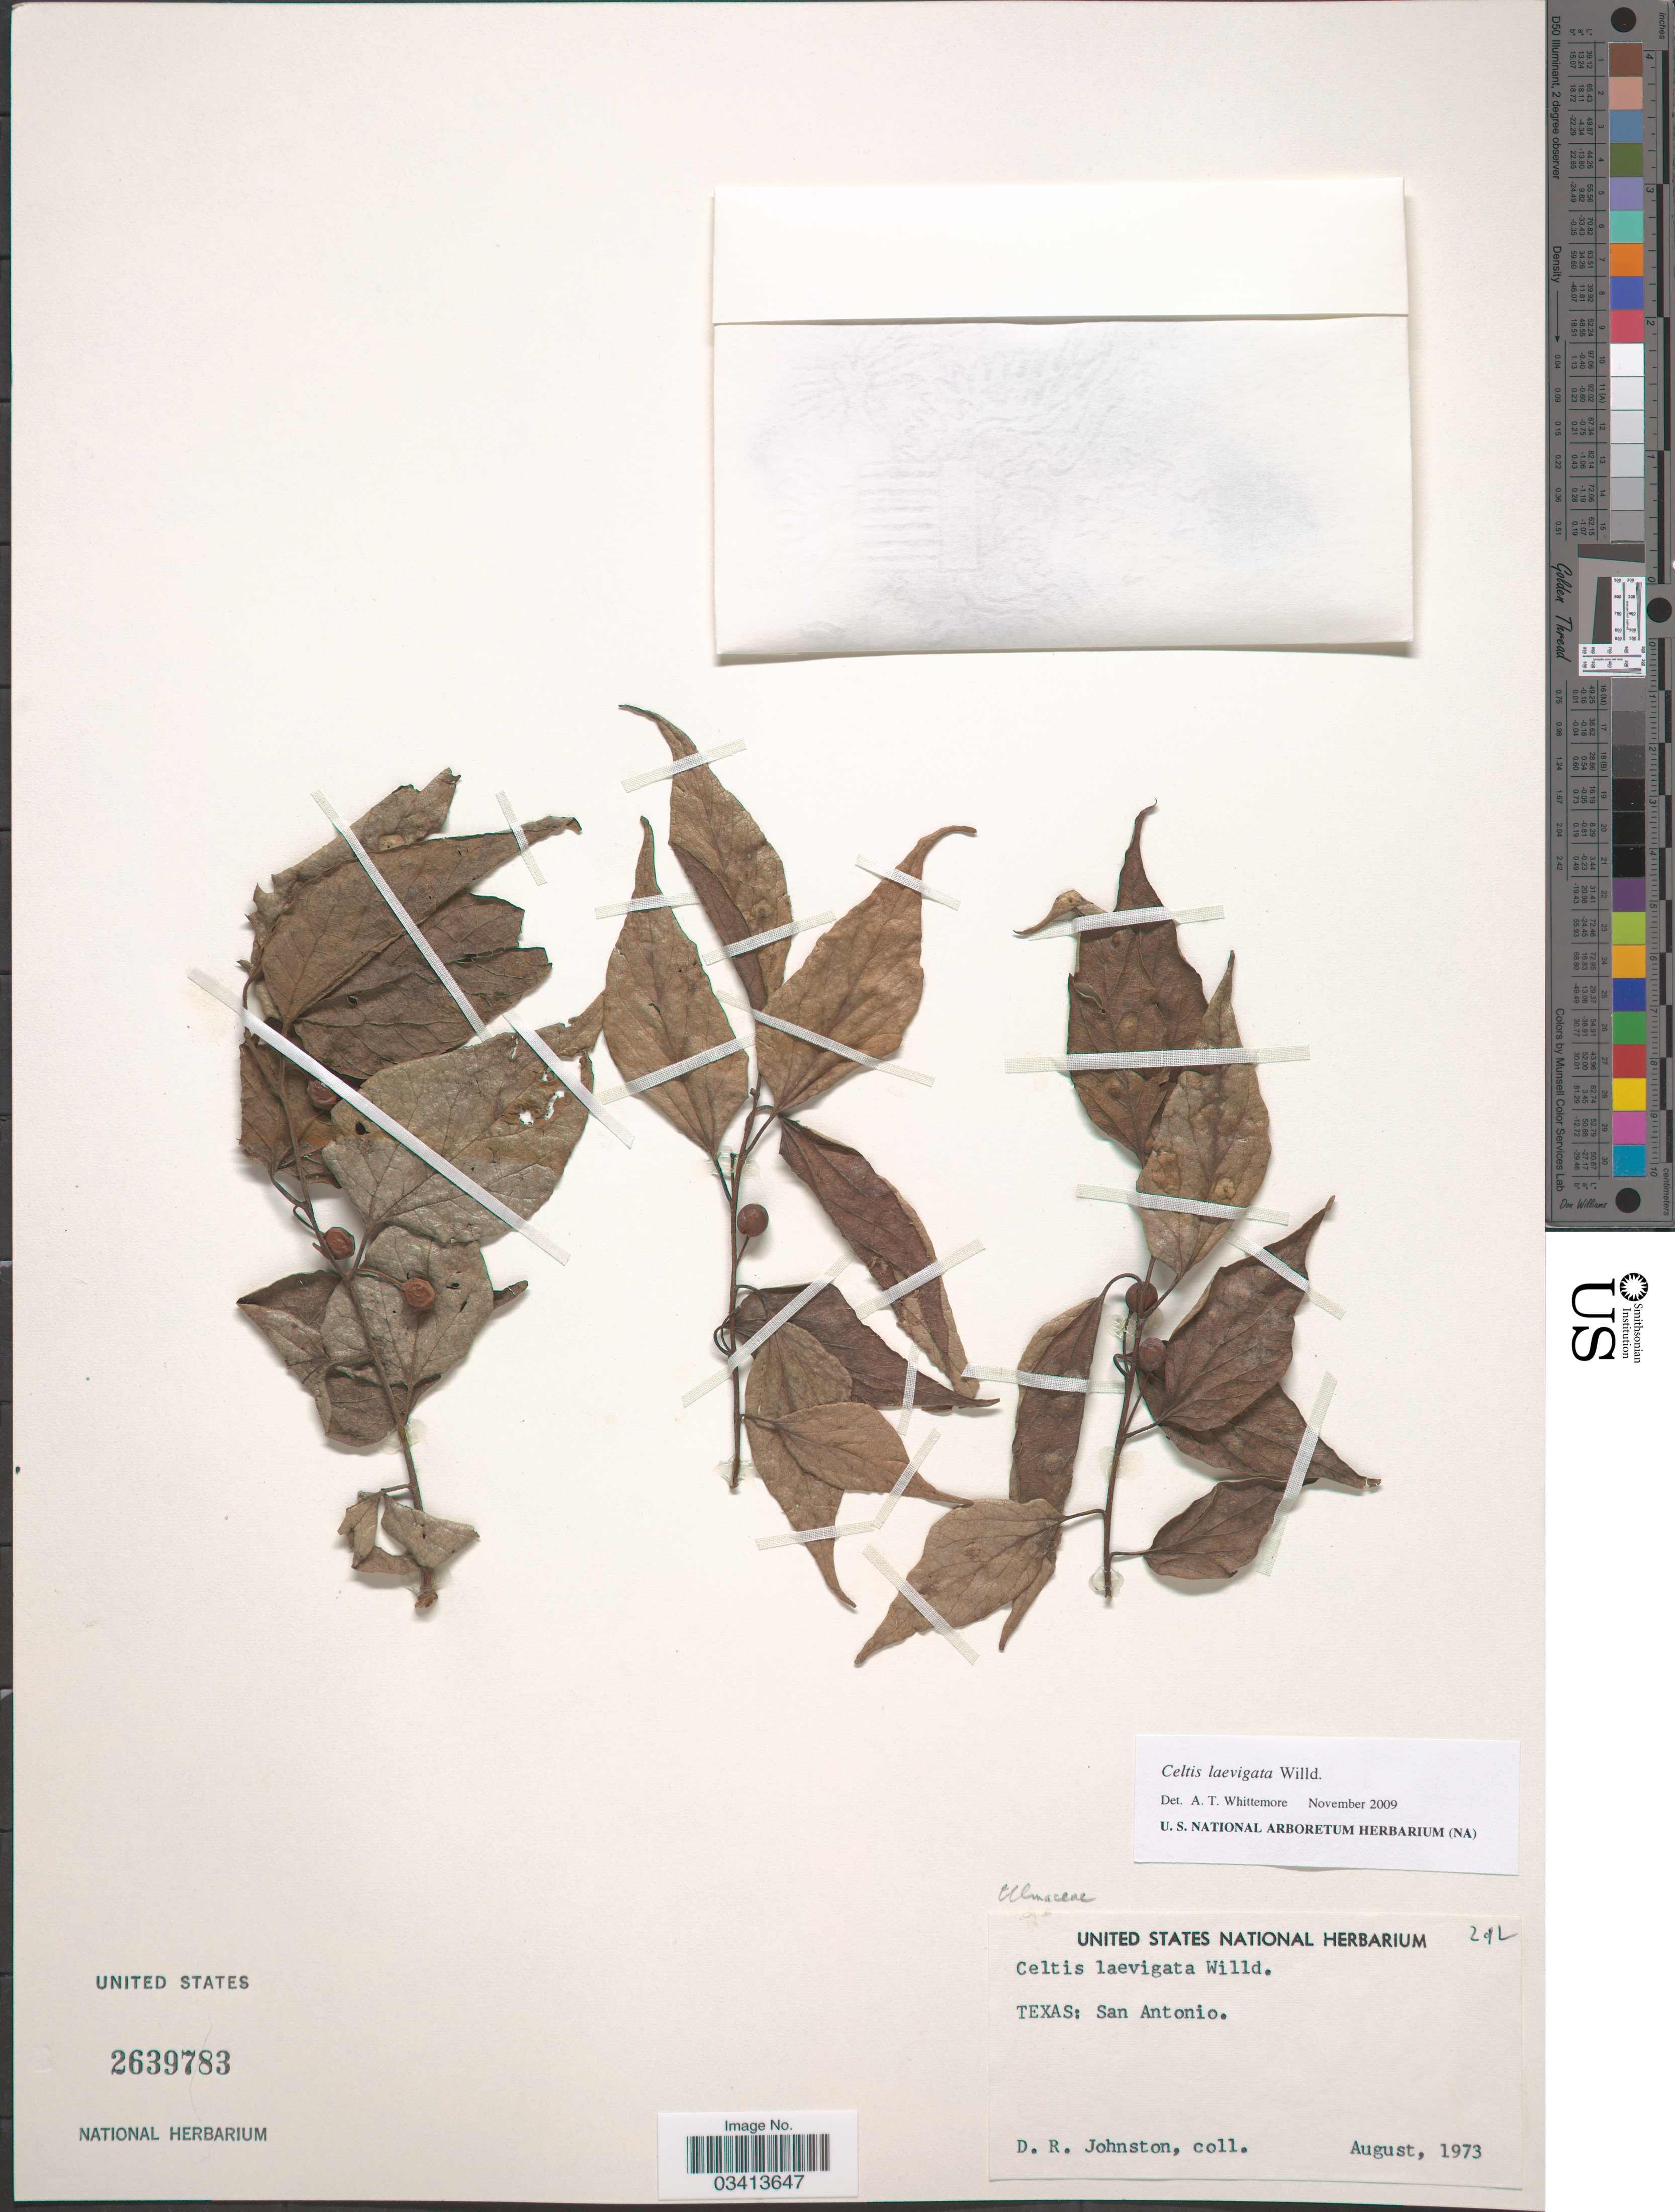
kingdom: Plantae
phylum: Tracheophyta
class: Magnoliopsida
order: Rosales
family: Cannabaceae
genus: Celtis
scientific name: Celtis laevigata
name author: Willd.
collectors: D. Johnston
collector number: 292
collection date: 1973-08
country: United States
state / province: Texas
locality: San Antonio.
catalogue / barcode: US 2639783